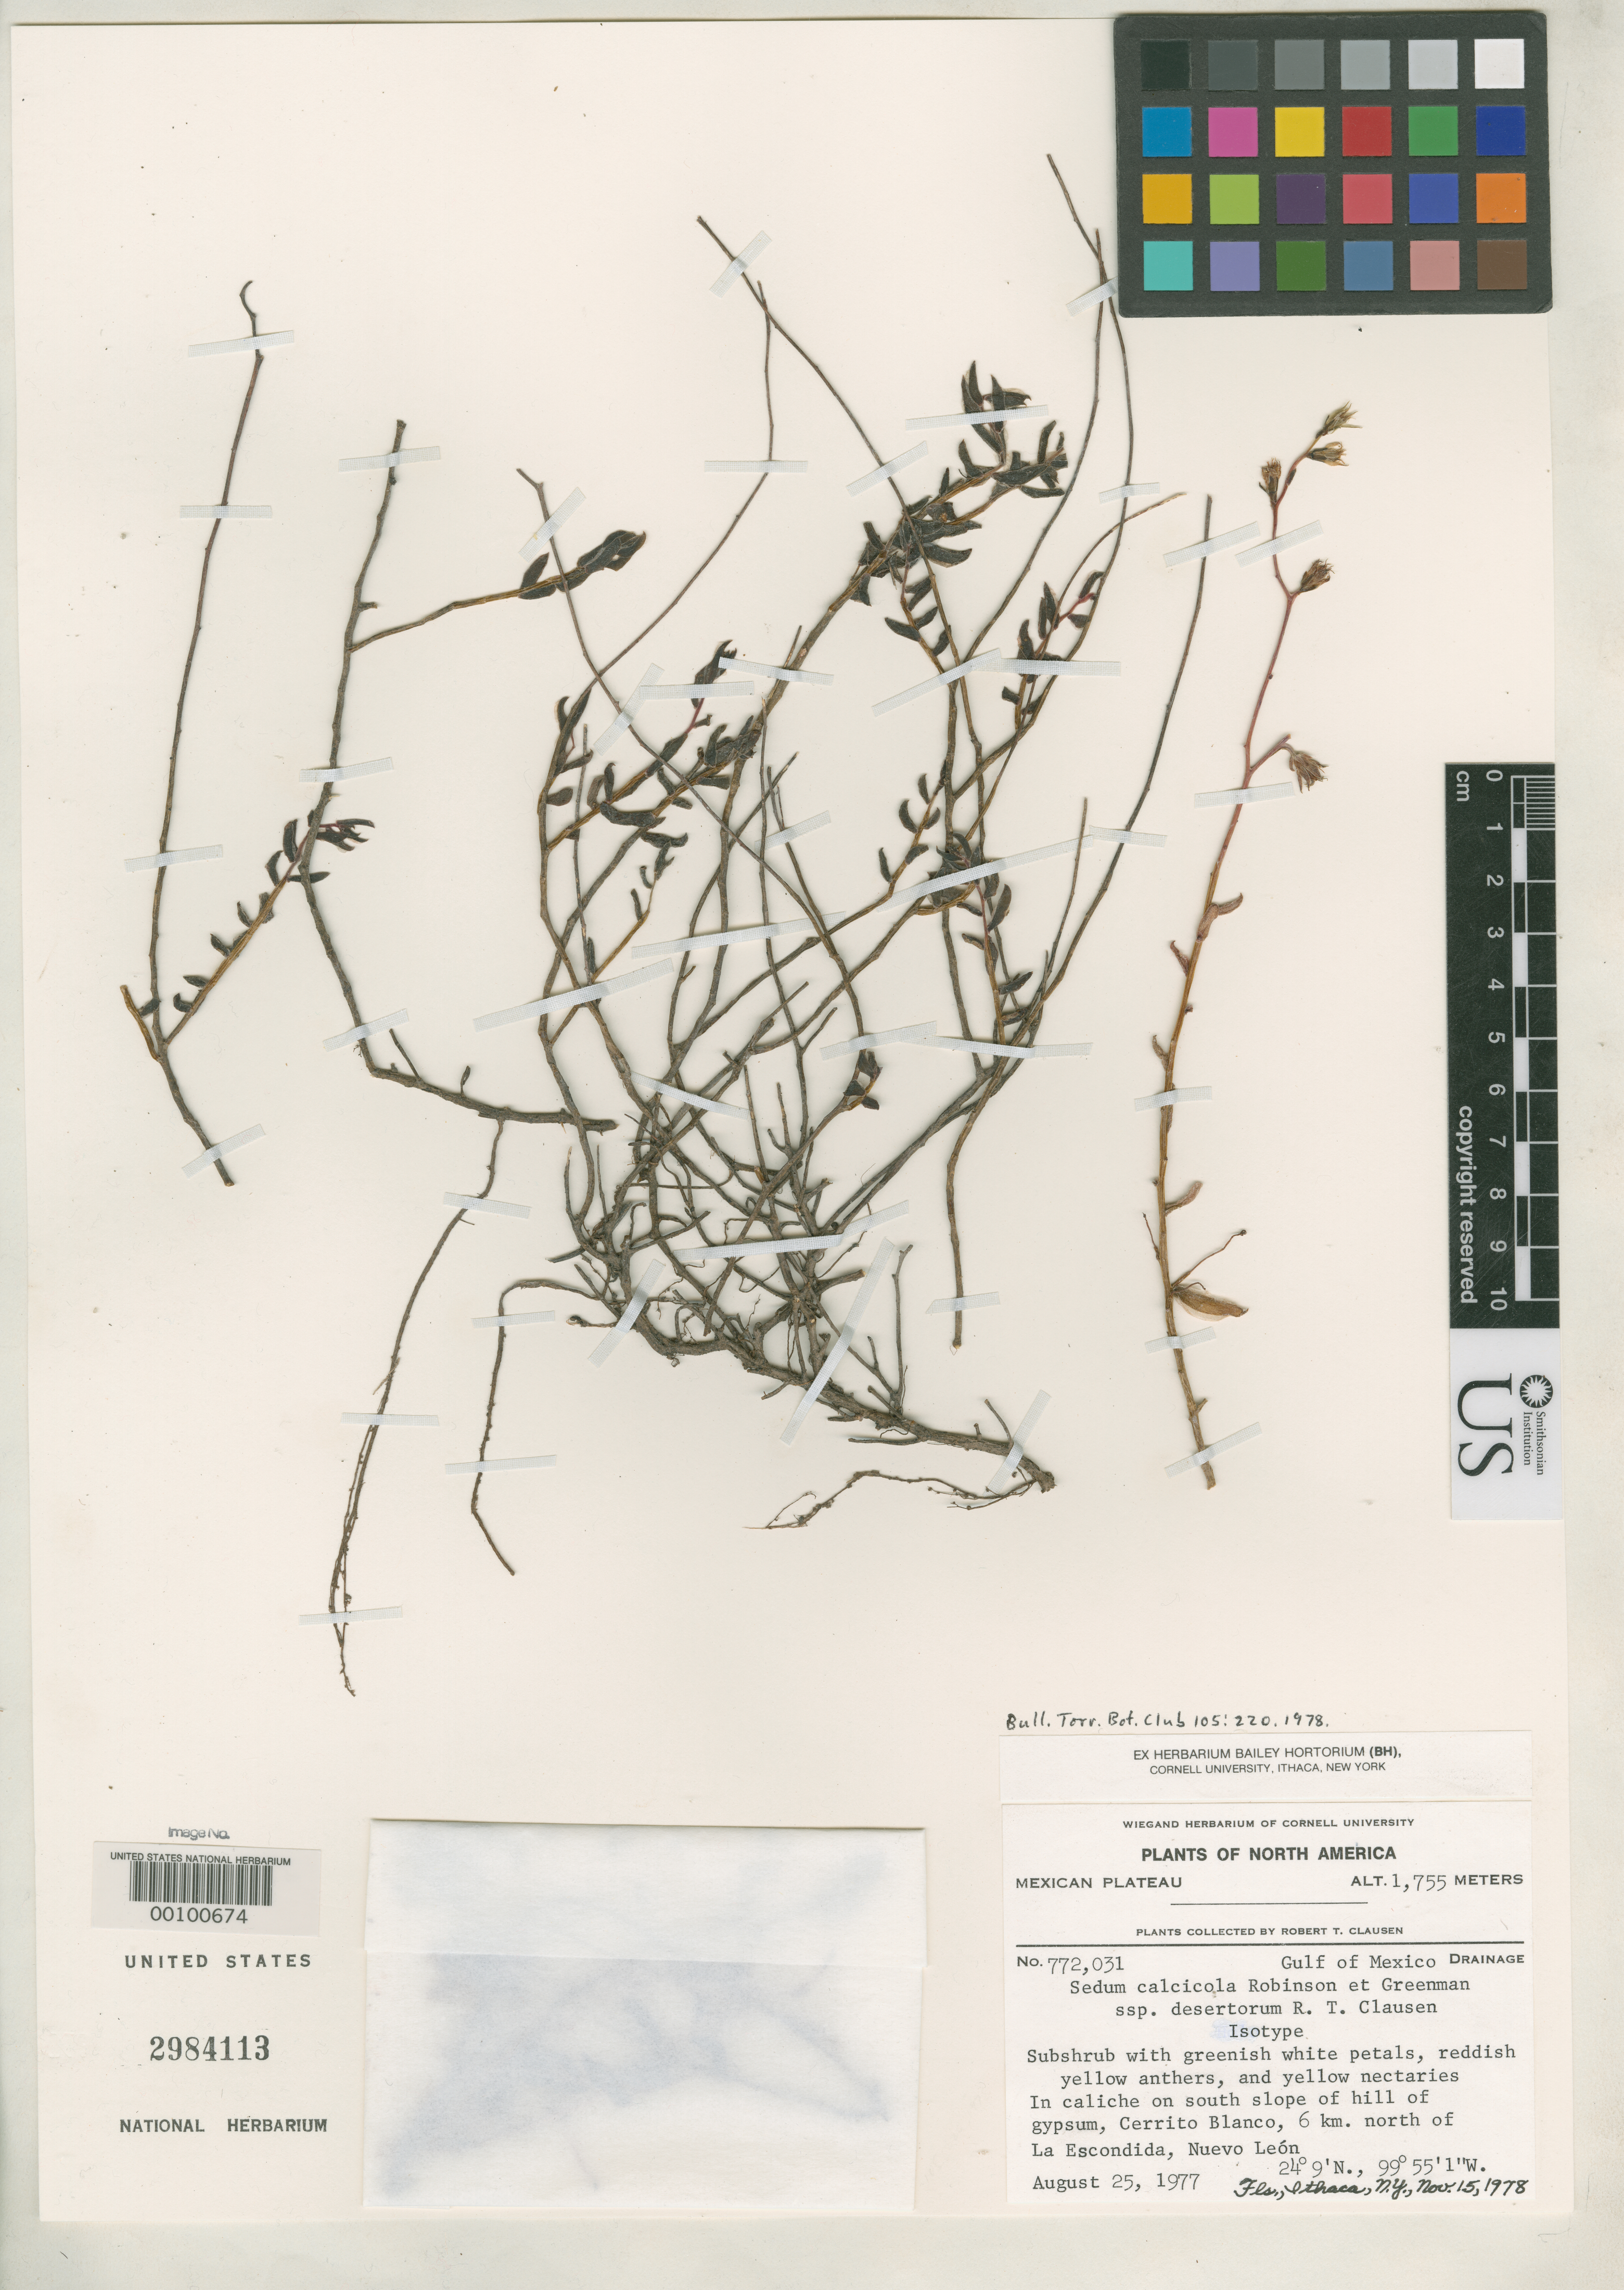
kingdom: Plantae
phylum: Tracheophyta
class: Magnoliopsida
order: Saxifragales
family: Crassulaceae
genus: Sedum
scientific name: Sedum calcicola subsp. desertorum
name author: R.T. Clausen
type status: Isotype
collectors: R. T. Clausen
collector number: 772,031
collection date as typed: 25 Aug 1977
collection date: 1977-08-25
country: Mexico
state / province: Nuevo León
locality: Cerrito Blanco, 6 km N of La Escondida.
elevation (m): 1755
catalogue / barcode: US 2984113